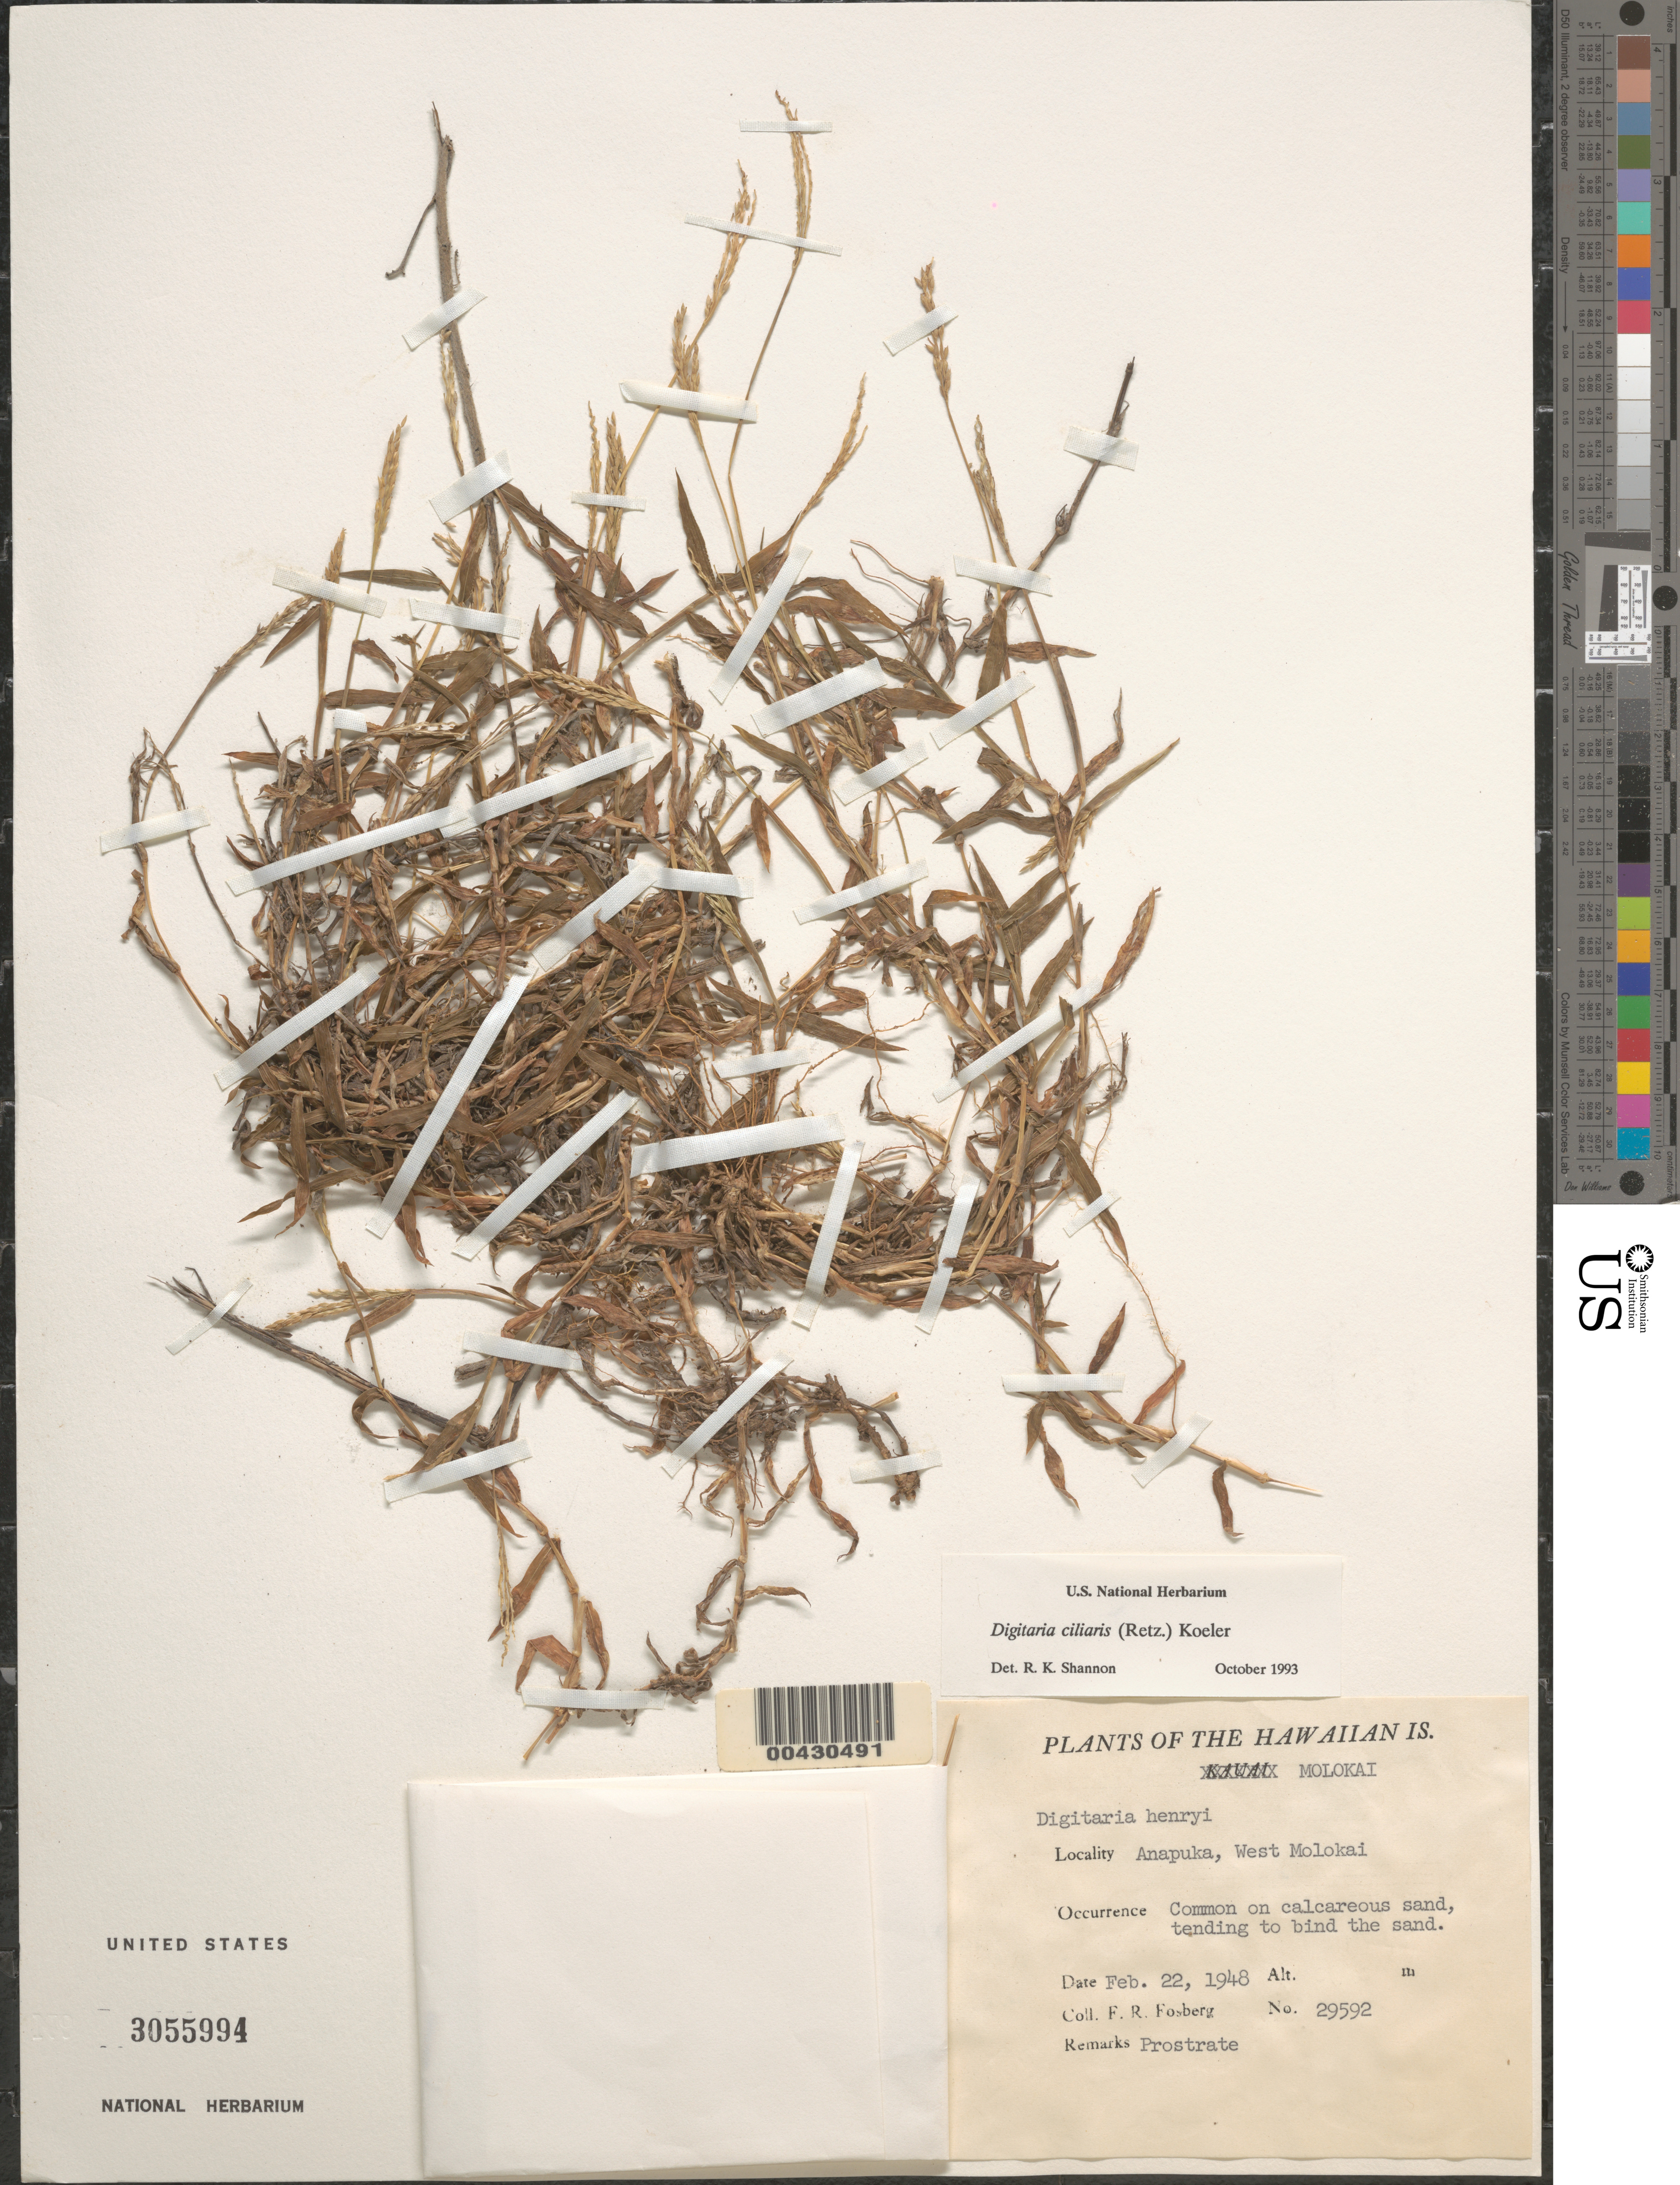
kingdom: Plantae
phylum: Tracheophyta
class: Liliopsida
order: Poales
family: Poaceae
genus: Digitaria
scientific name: Digitaria ciliaris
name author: (Retz.) Koeler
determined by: Shannon, R. K., (UNITED STATES)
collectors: F. R. Fosberg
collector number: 29592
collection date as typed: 22 Feb 1948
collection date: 1948-02-22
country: United States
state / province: Hawaii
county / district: Maui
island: Moloka'i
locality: Anapuka, West Molokai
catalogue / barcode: US 3055994